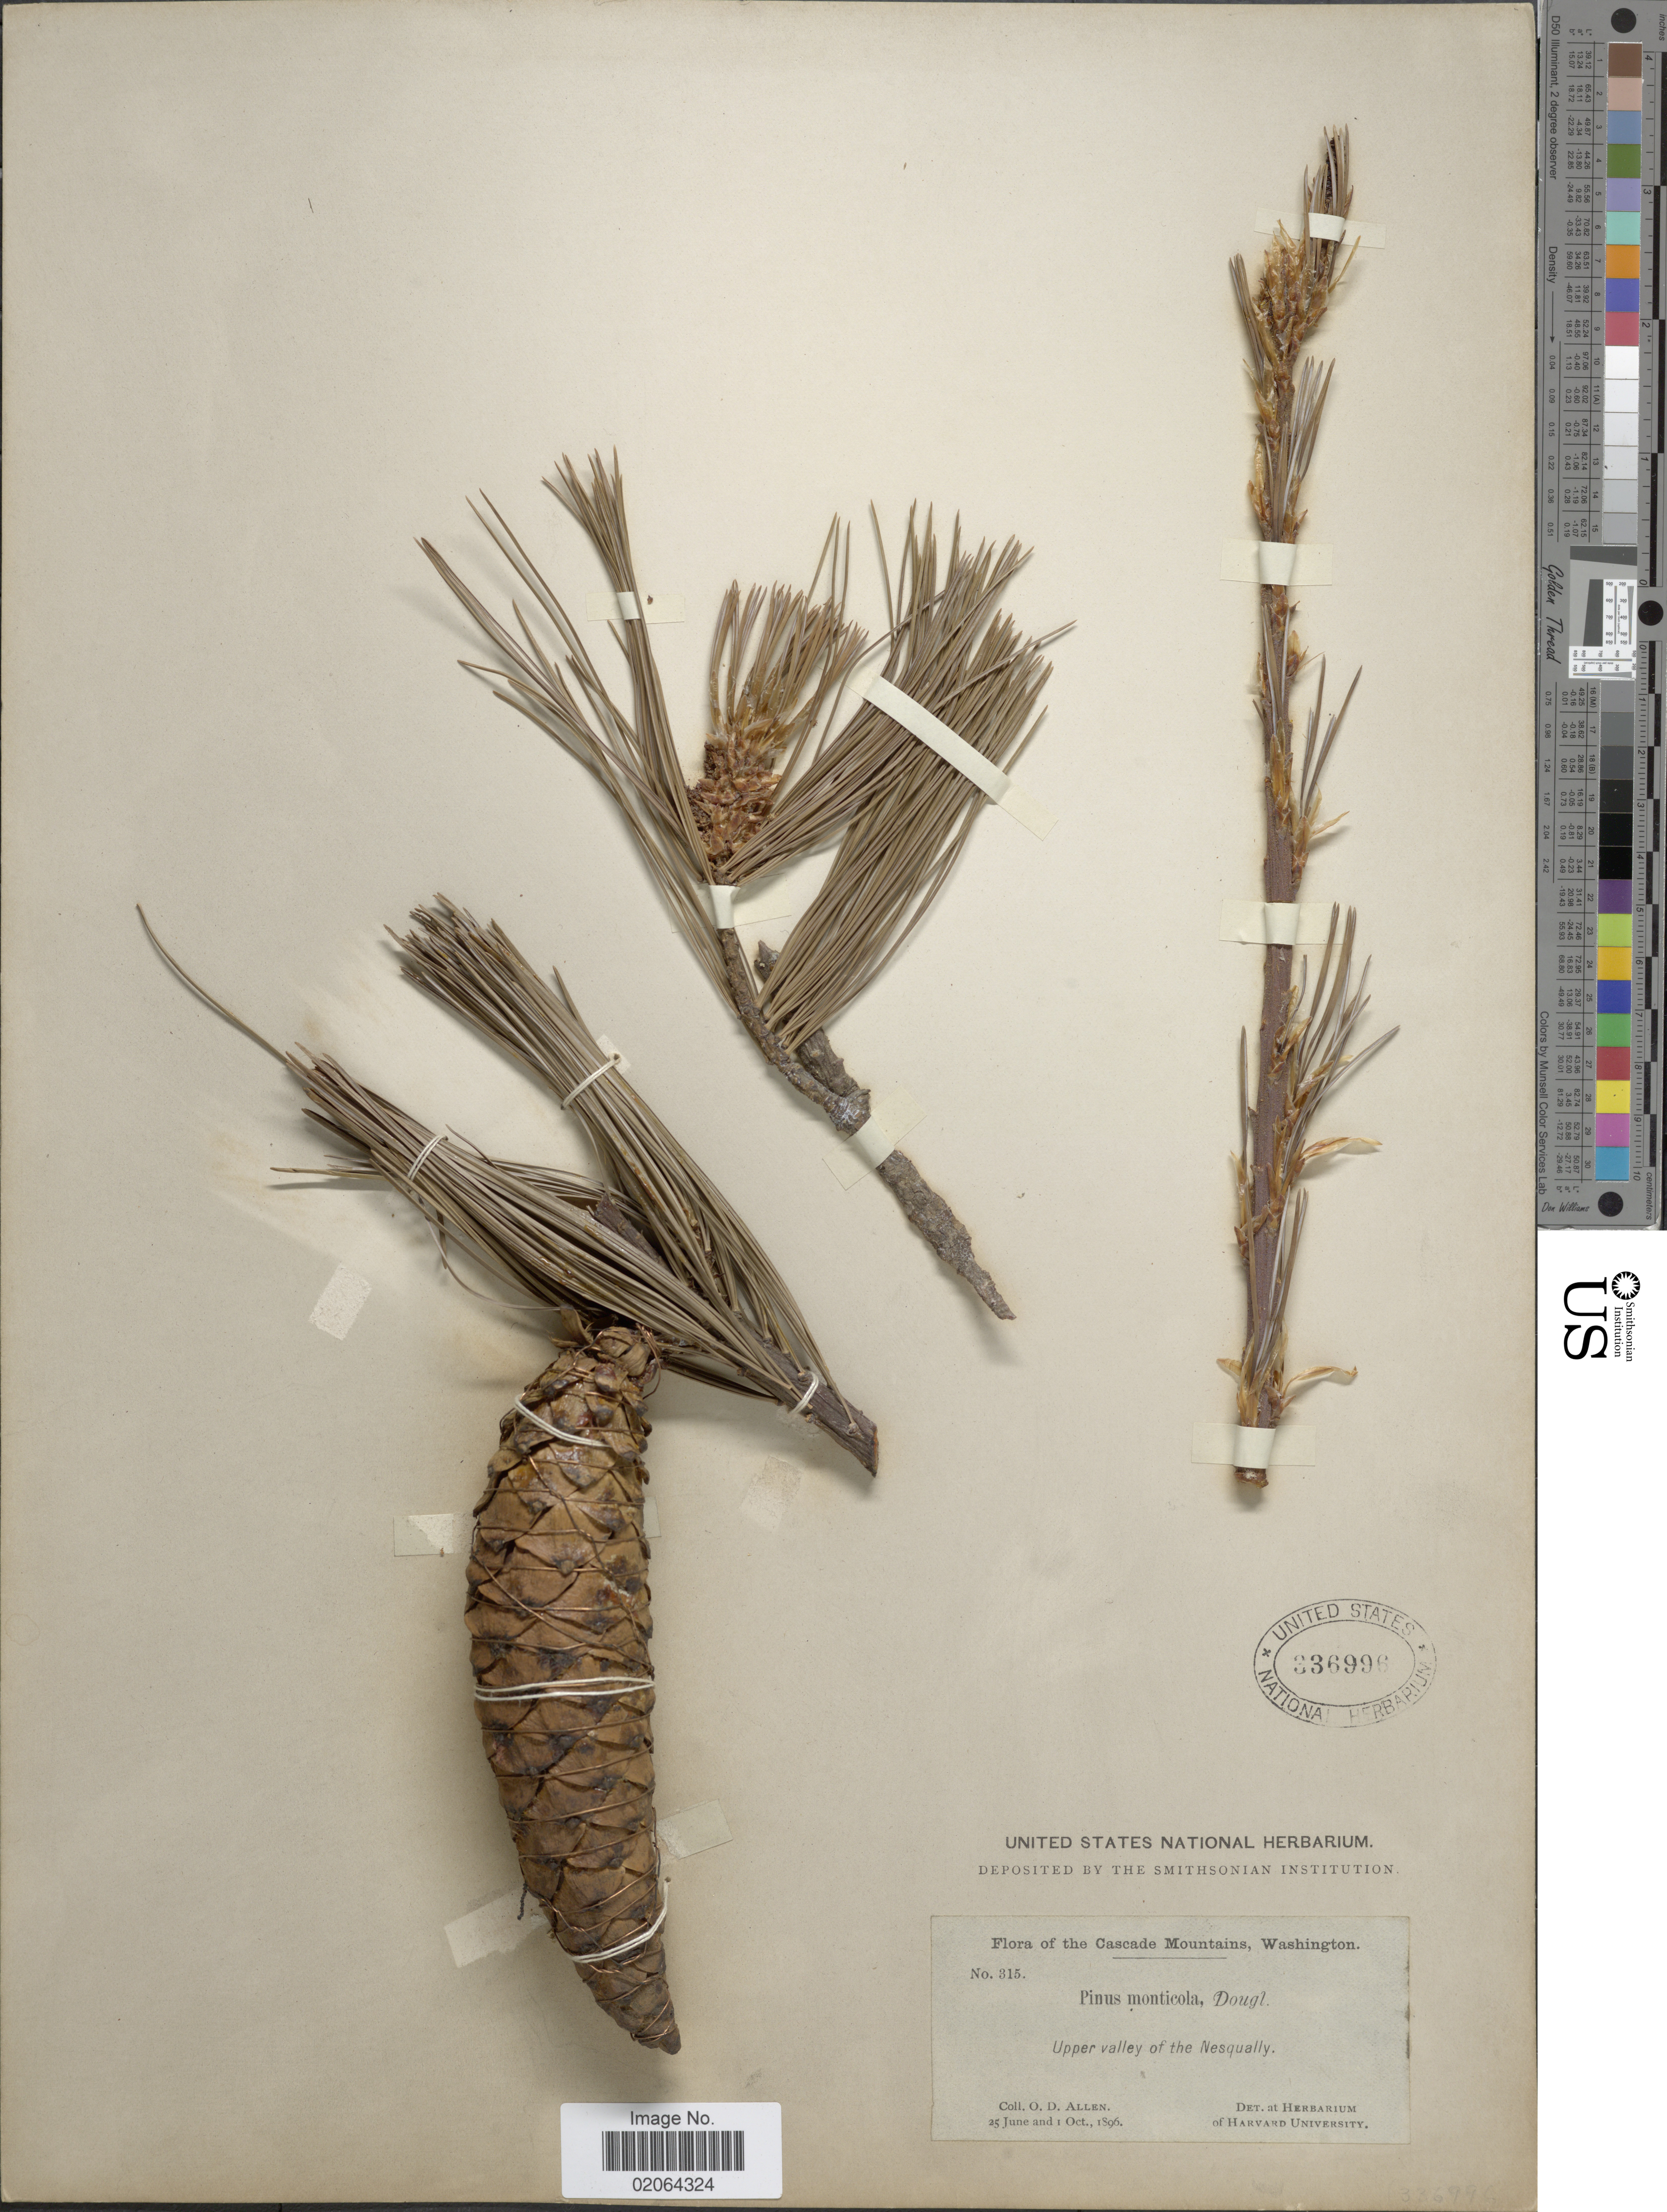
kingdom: Plantae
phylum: Tracheophyta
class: Pinopsida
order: Pinales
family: Pinaceae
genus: Pinus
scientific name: Pinus monticola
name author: Douglas ex D. Don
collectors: O. D. Allen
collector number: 315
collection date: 1896-06-25/1896-10-01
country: United States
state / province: Washington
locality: Cascade Mountains, Washington, Upper valley of the Nesqually.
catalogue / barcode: US 336996